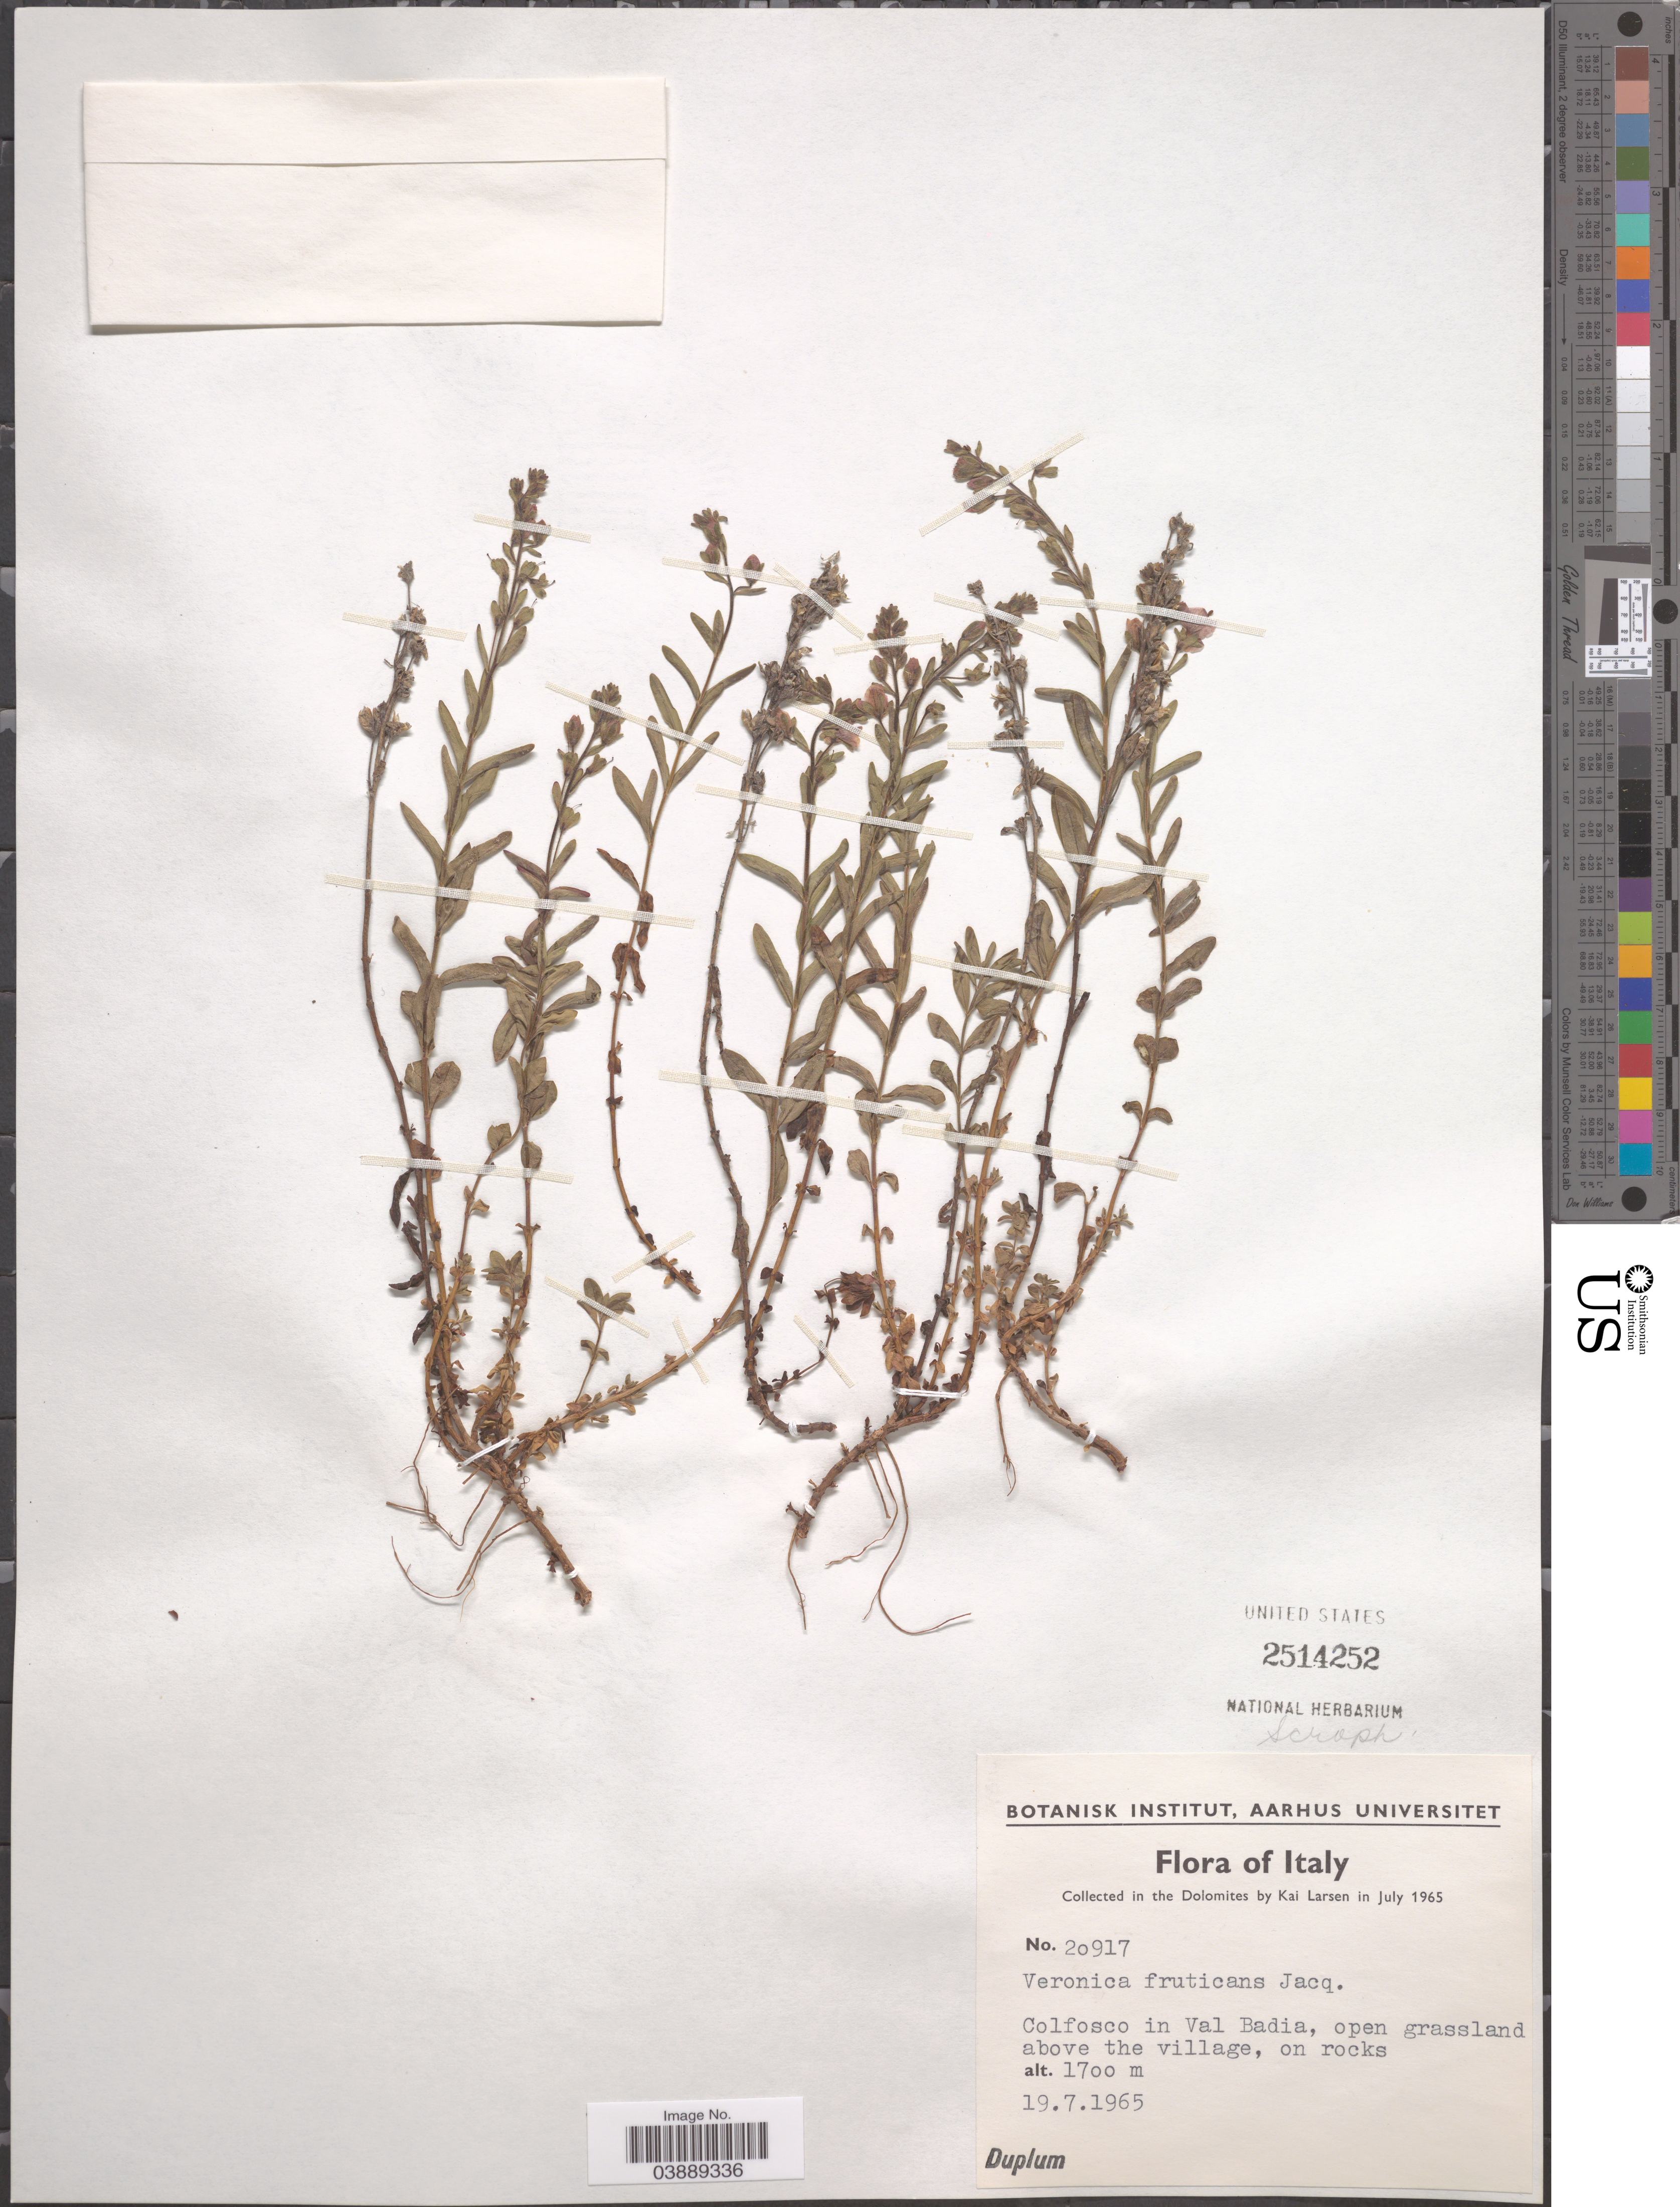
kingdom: Plantae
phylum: Tracheophyta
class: Magnoliopsida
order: Lamiales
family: Plantaginaceae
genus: Veronica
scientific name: Veronica fruticans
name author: Jacq.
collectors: K. Larsen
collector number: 20917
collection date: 1965-07-19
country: Italy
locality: Dolomites. Colfosco in Val Badia, open grassland above the village, on rocks.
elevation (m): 1700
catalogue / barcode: US 2514252